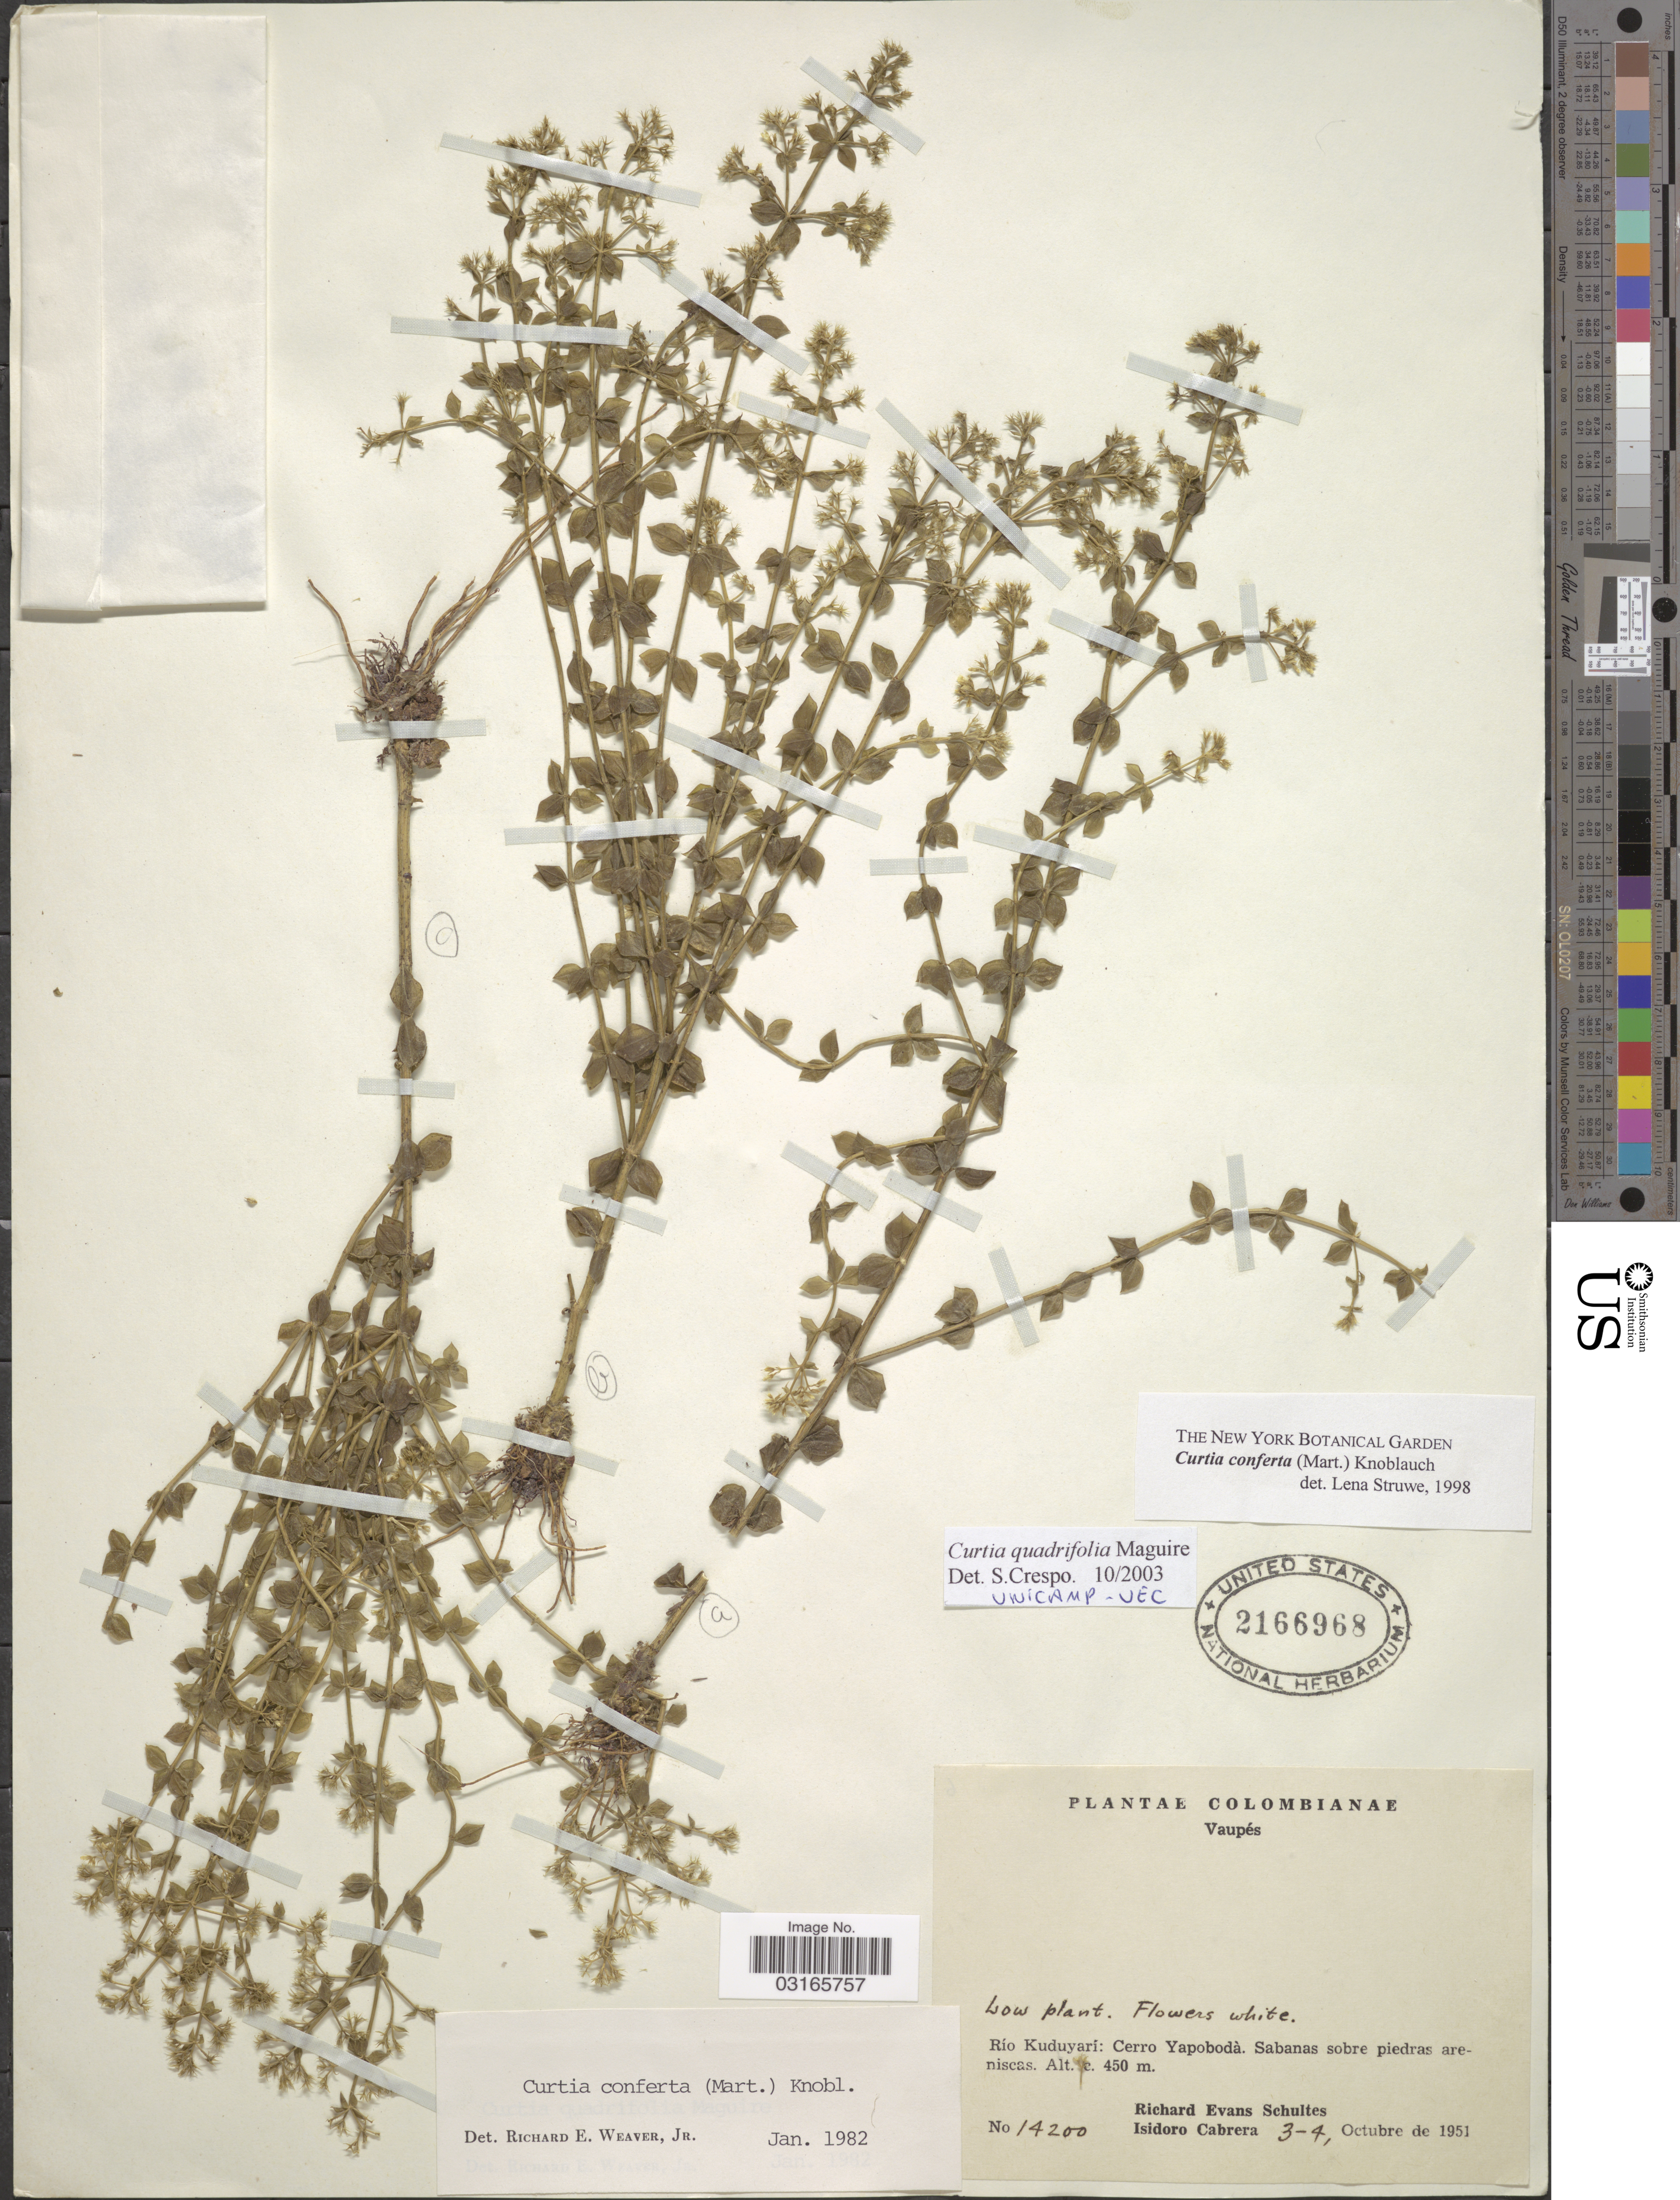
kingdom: Plantae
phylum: Tracheophyta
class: Magnoliopsida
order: Gentianales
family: Gentianaceae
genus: Curtia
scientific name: Curtia quadrifolia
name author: Maguire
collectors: R. E. Schultes & I. Cabrera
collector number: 14200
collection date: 1951-10-03/1951-10-04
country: Colombia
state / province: Vaupés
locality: Río Kuduyarí: Cerro Yapobodà.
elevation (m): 450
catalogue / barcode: US 2166968